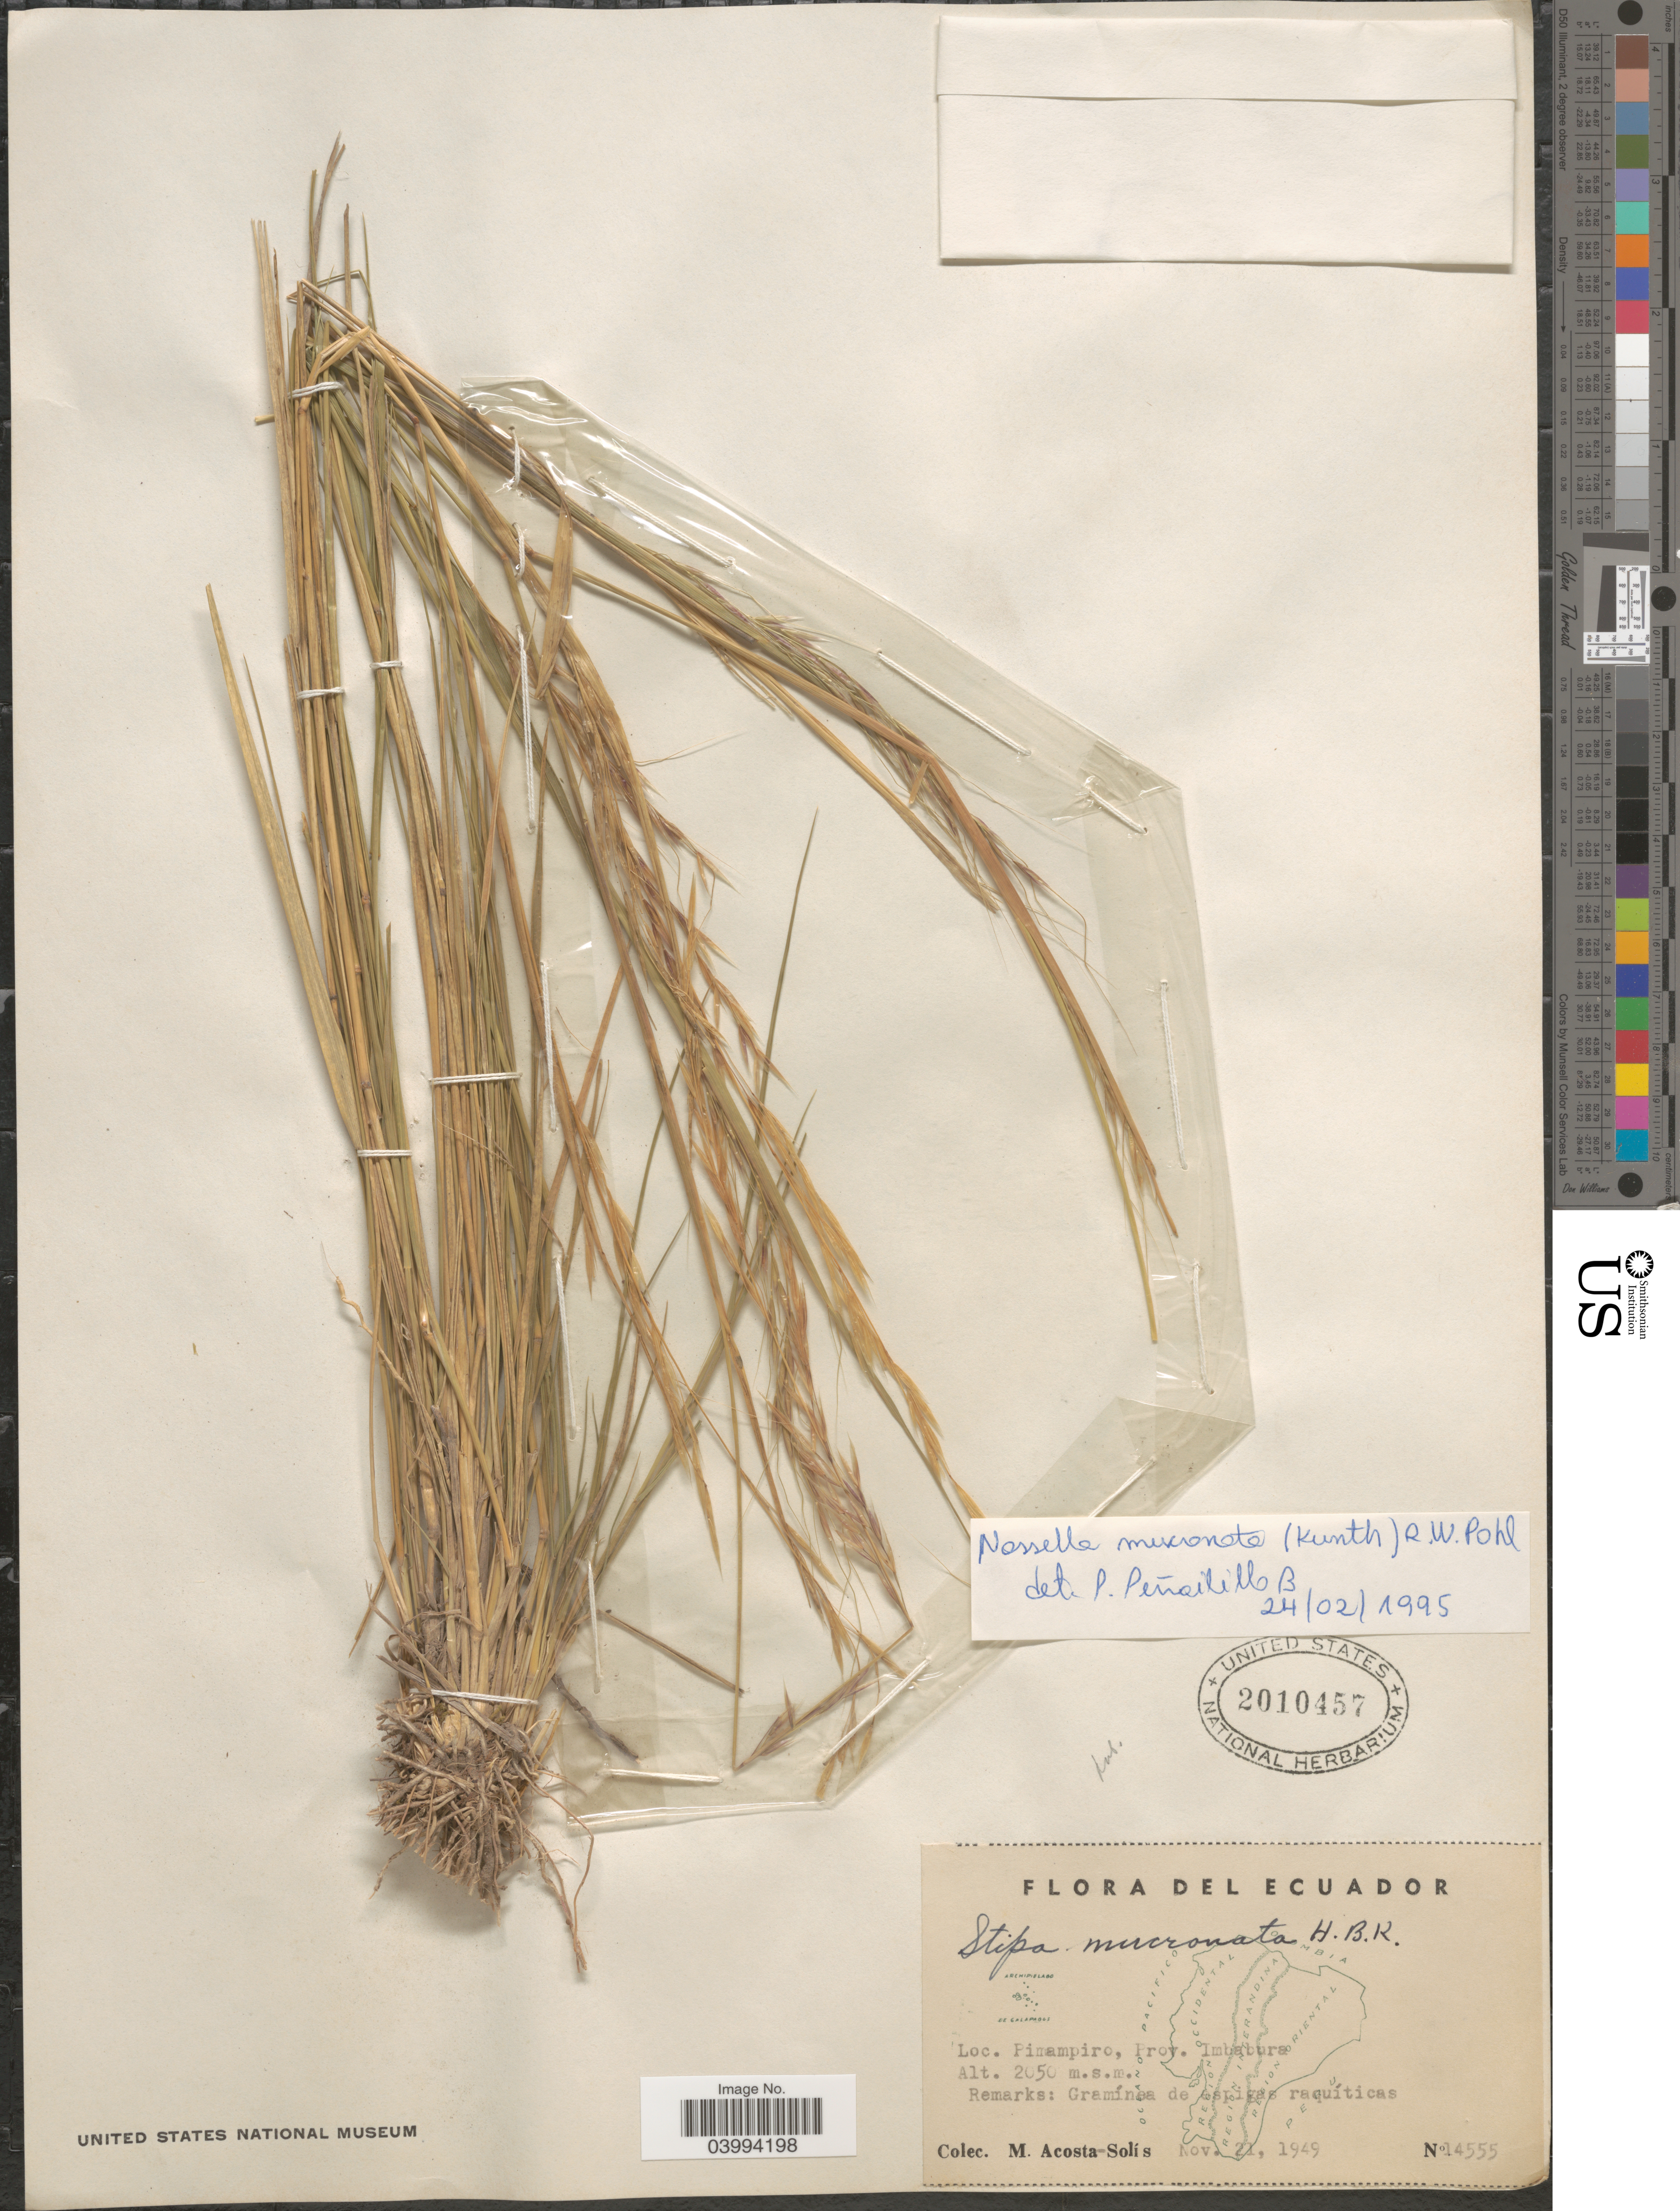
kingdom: Plantae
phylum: Tracheophyta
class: Liliopsida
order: Poales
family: Poaceae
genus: Nassella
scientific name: Nassella mucronata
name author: (Kunth) R.W. Pohl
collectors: M. Acosta Solis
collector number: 14555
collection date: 1949-11-21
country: Ecuador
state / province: Imbabura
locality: Pimampiro.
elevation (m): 2050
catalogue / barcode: US 2010457